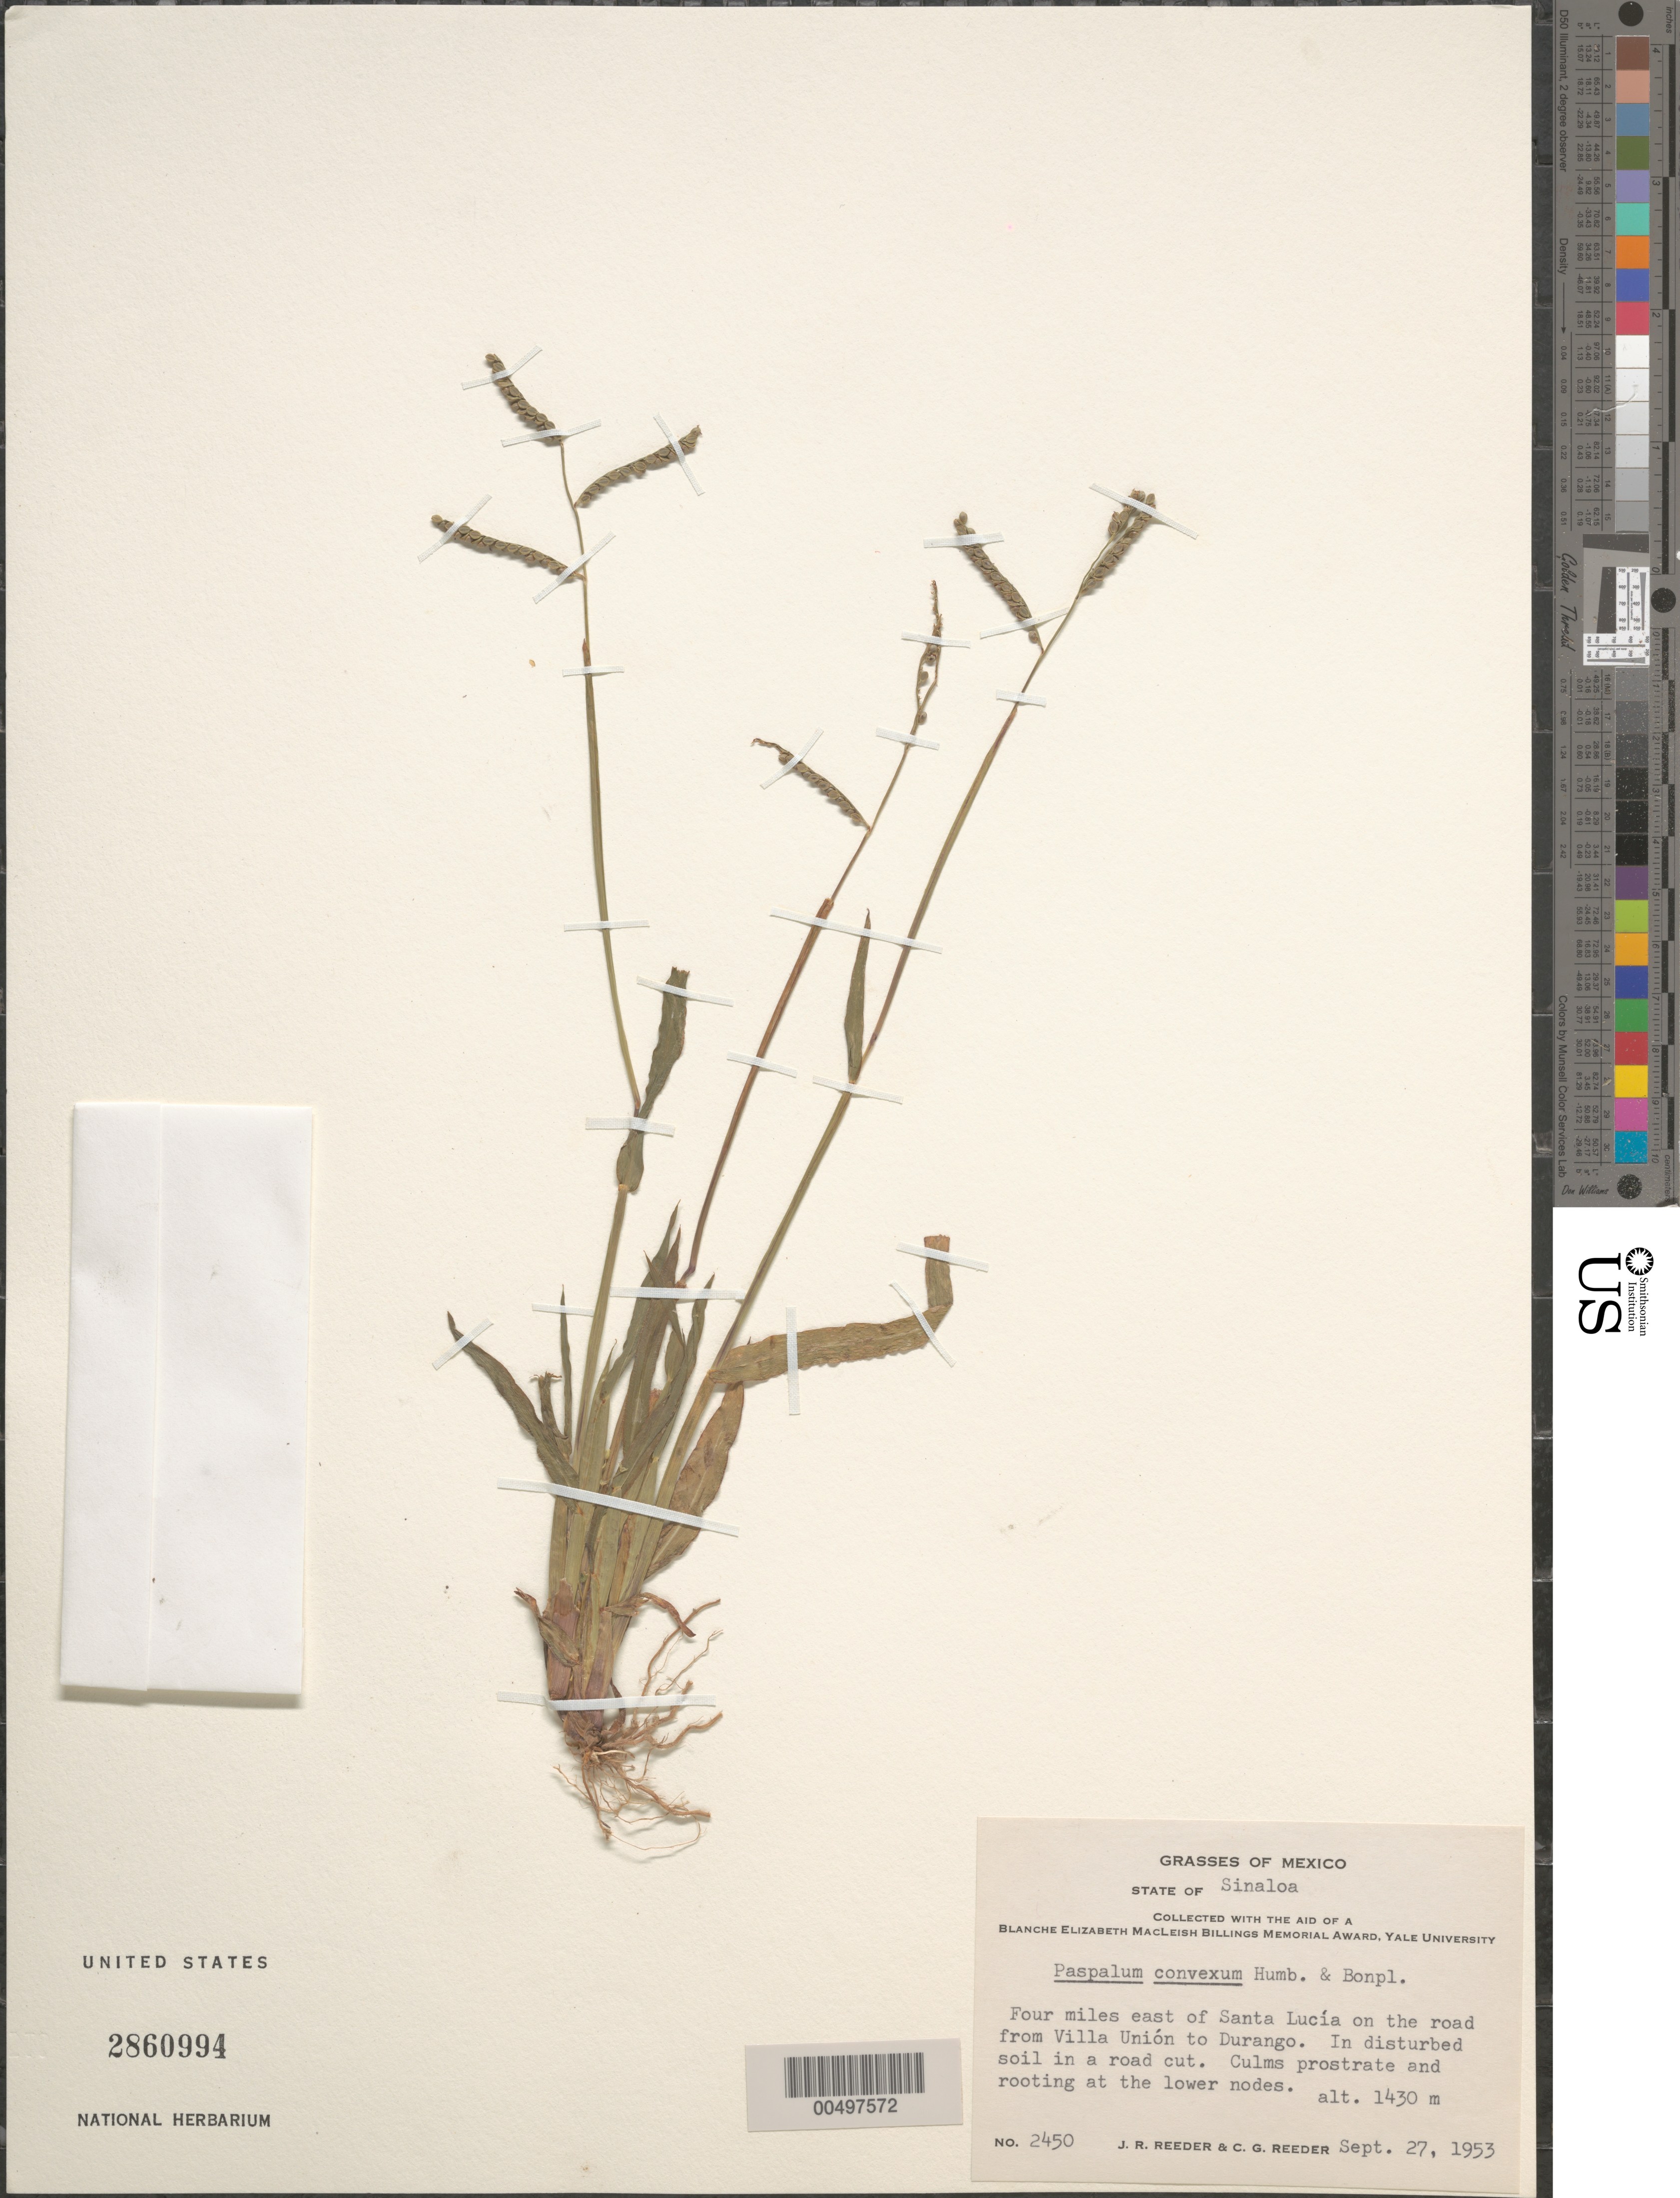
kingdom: Plantae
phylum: Tracheophyta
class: Liliopsida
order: Poales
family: Poaceae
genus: Paspalum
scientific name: Paspalum convexum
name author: Humb. & Bonpl. ex Flüggé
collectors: J. R. Reeder & C. G. Reeder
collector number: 2450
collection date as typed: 27 Sep 1953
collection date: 1953-09-27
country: Mexico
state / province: Sinaloa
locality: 4 mi E of Santa Luc¡a on the road from Villa Unión to Durango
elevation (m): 1430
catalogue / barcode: US 2860994